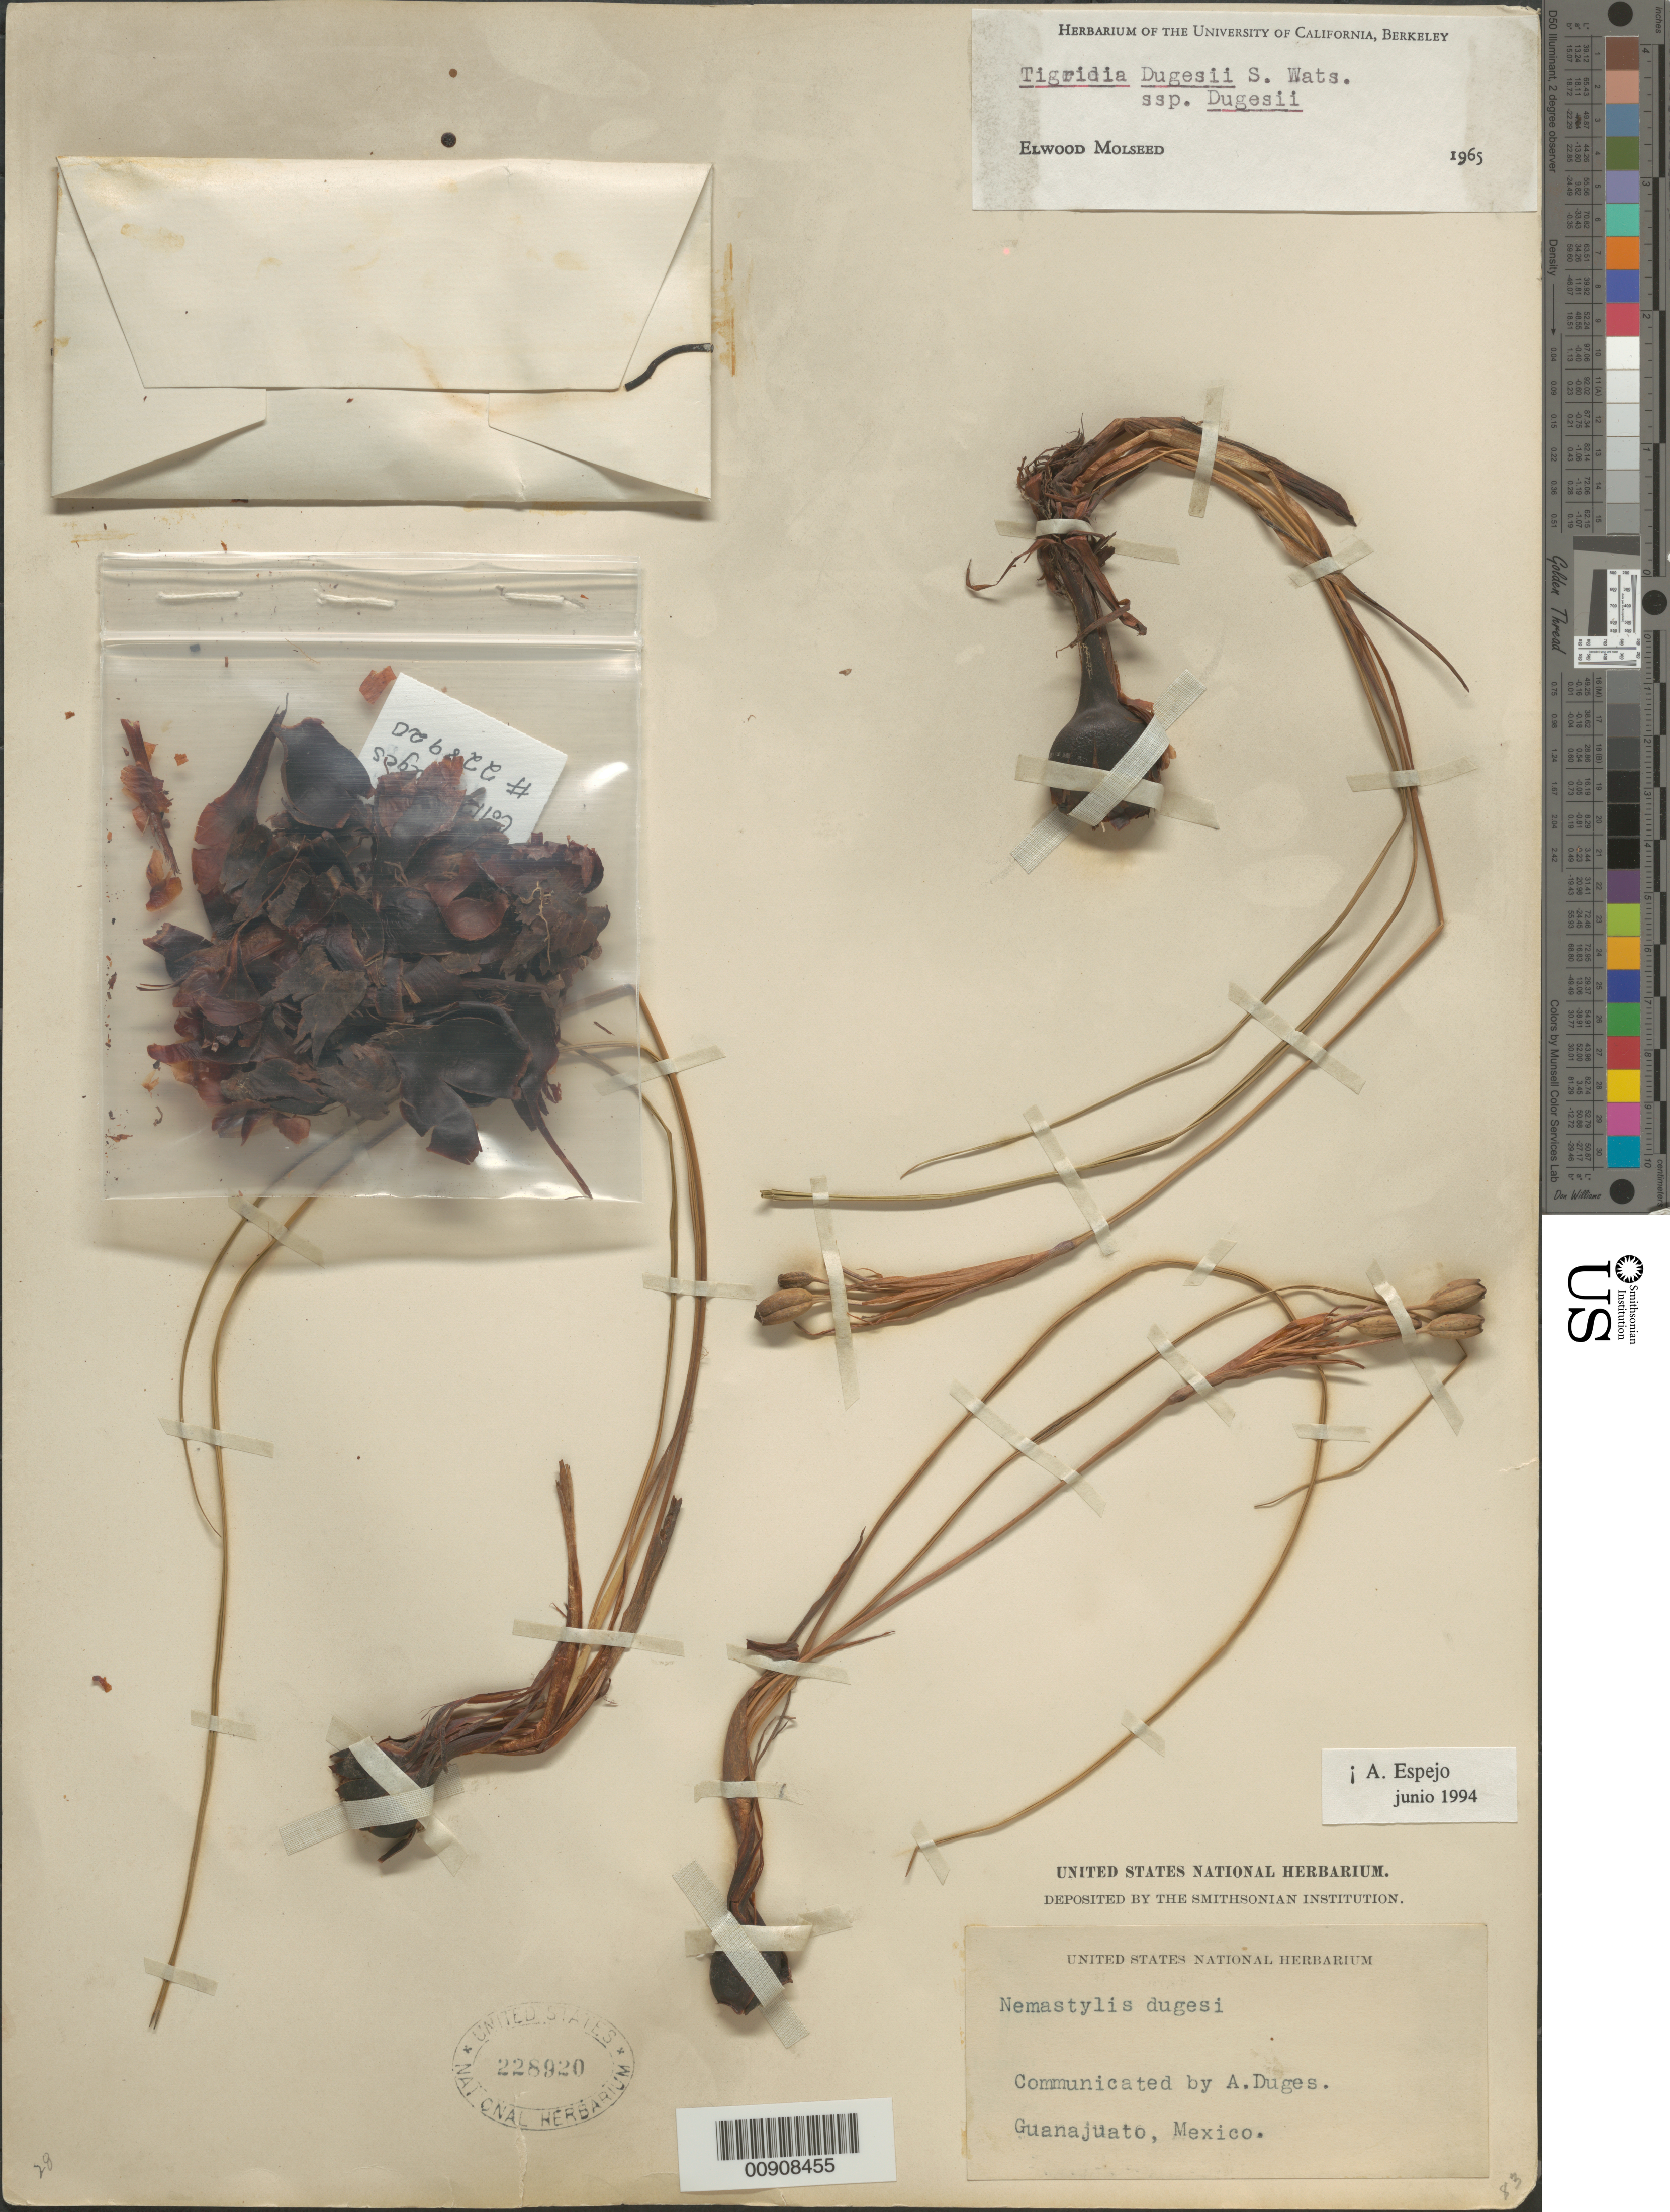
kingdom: Plantae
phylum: Tracheophyta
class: Liliopsida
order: Asparagales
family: Iridaceae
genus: Tigridia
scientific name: Tigridia dugesii subsp. dugesii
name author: S. Watson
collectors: A. Dugès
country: Mexico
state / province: Guanajuato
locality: Guanajuato.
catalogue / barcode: US 228920